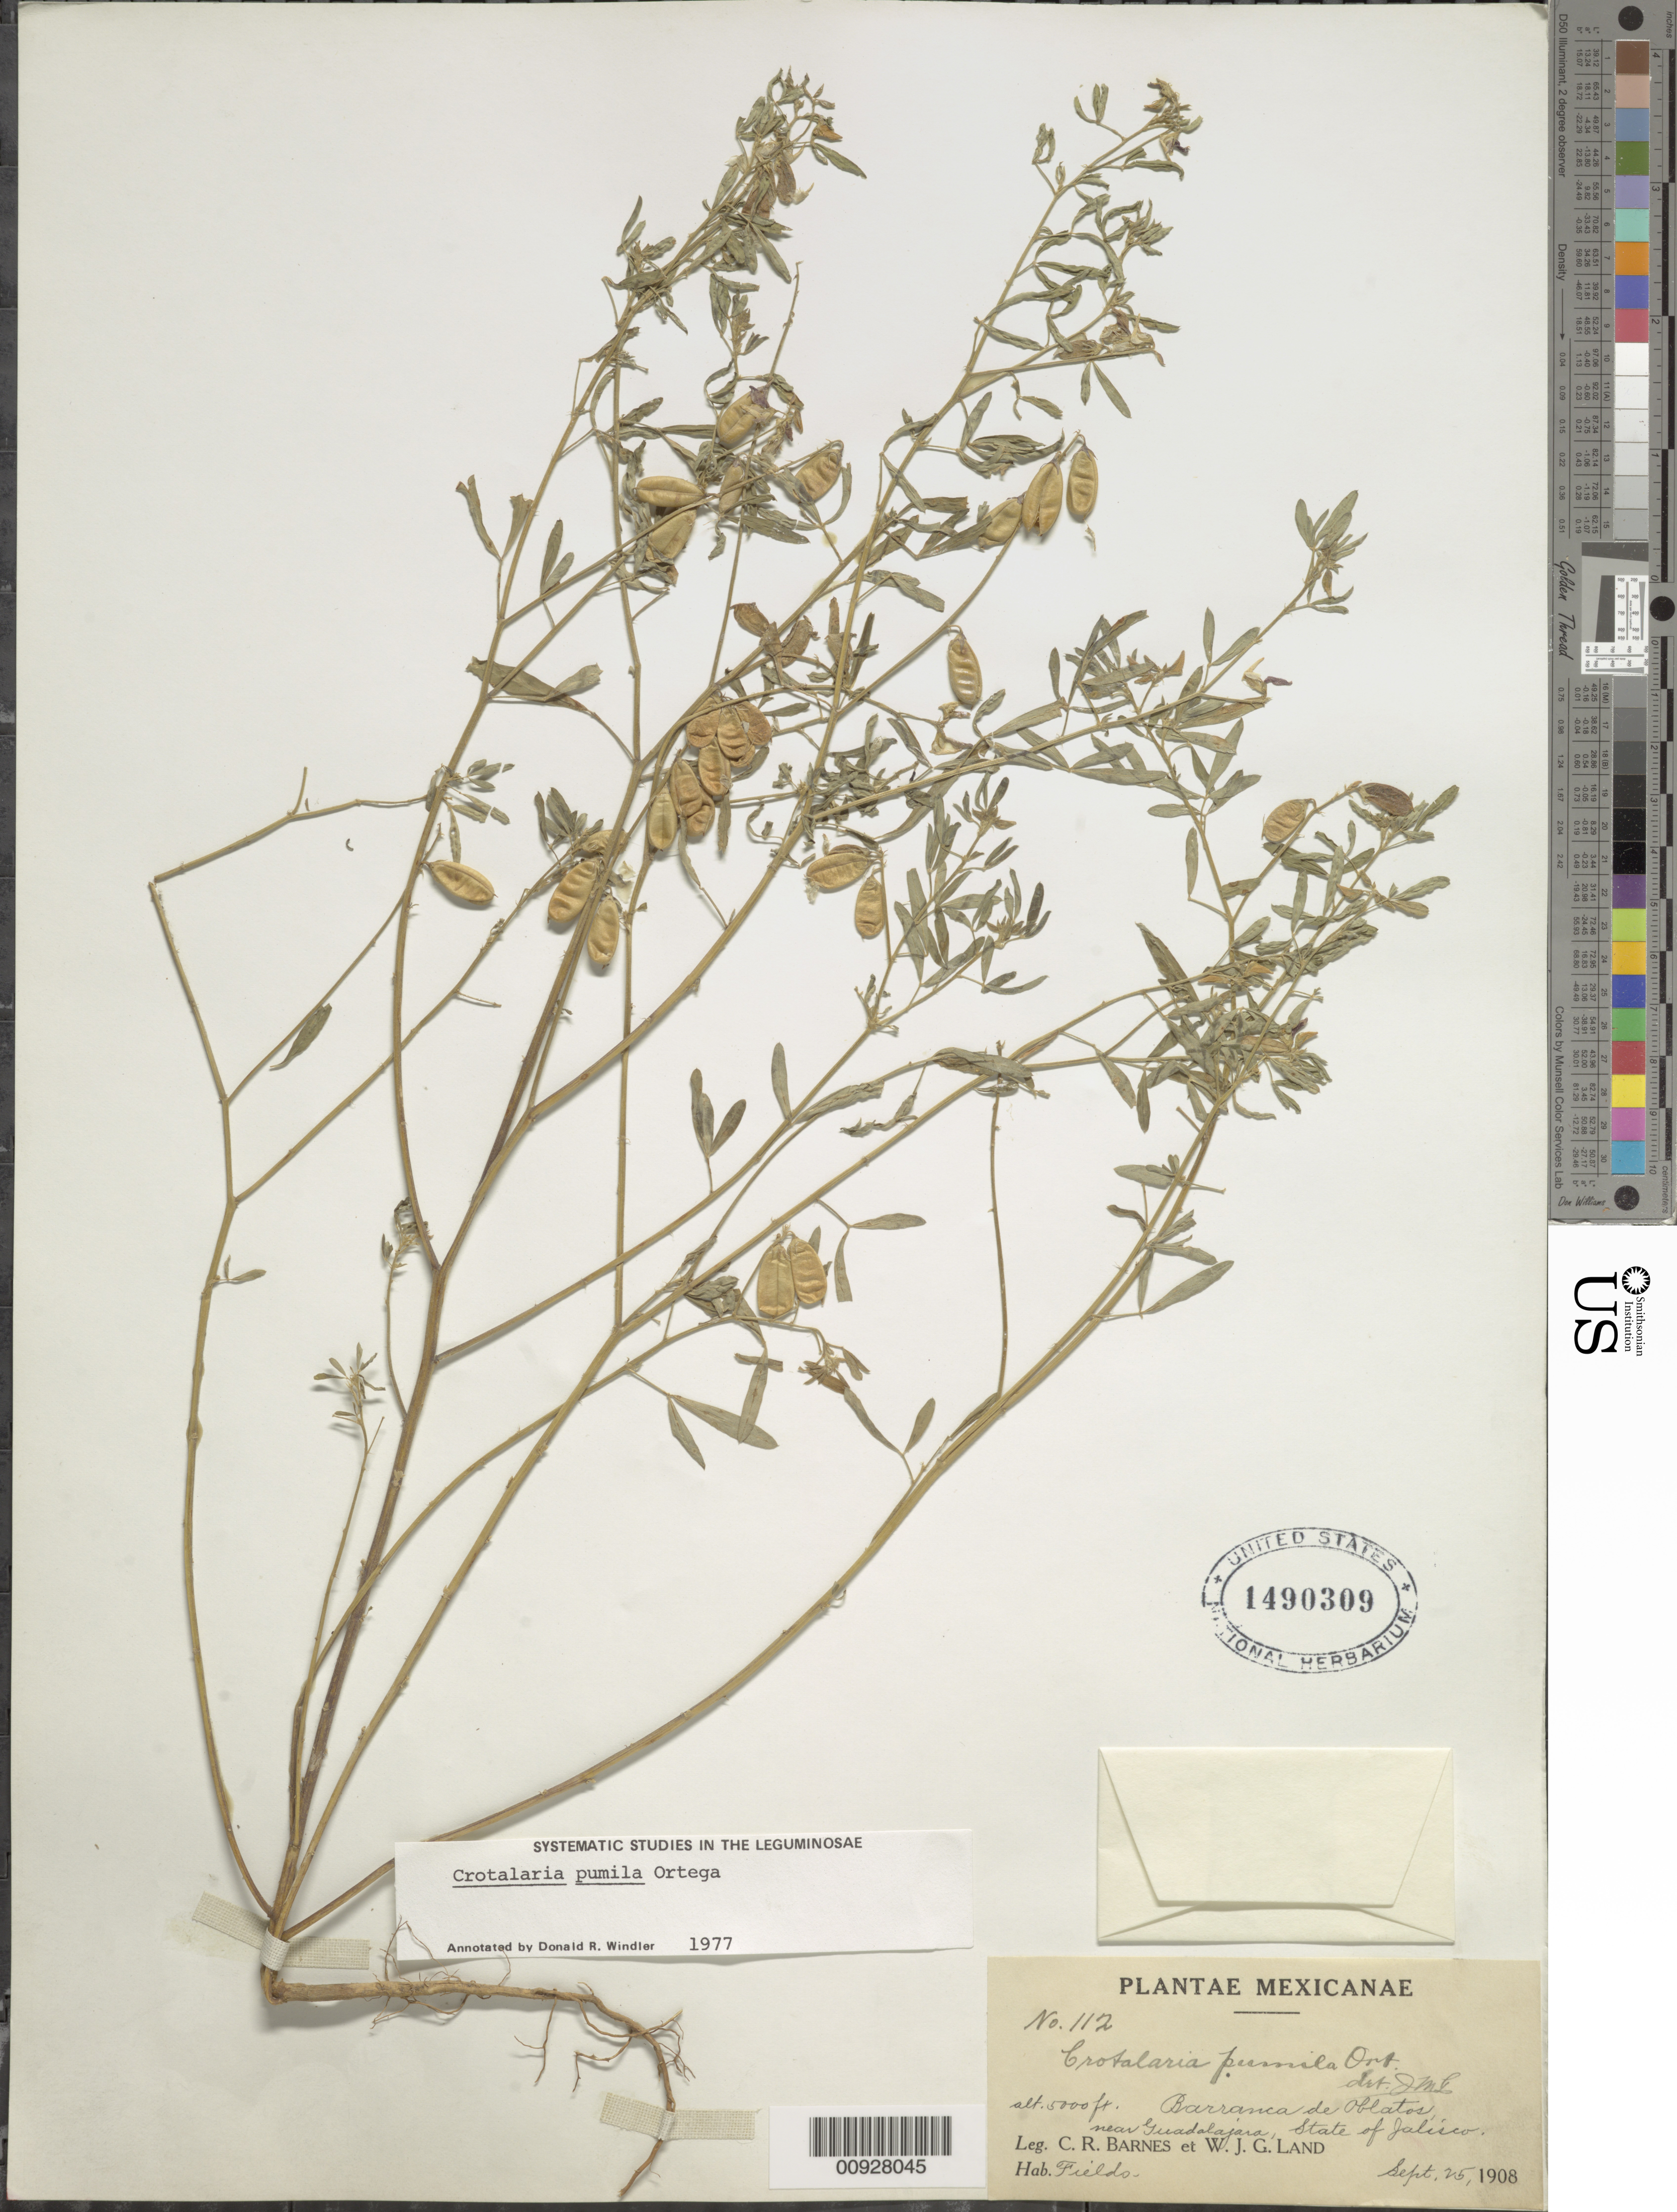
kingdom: Plantae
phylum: Tracheophyta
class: Magnoliopsida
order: Fabales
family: Fabaceae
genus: Crotalaria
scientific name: Crotalaria pumila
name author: Ortega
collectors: C. R. Barnes & W. J. G. Land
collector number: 112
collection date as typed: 25 Sep 1908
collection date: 1908-09-25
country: Mexico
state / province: Jalisco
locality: Barranca de Oblatos, near Guadalajara, State of Jalisco.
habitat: Fields.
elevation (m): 1524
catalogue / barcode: US 1490309